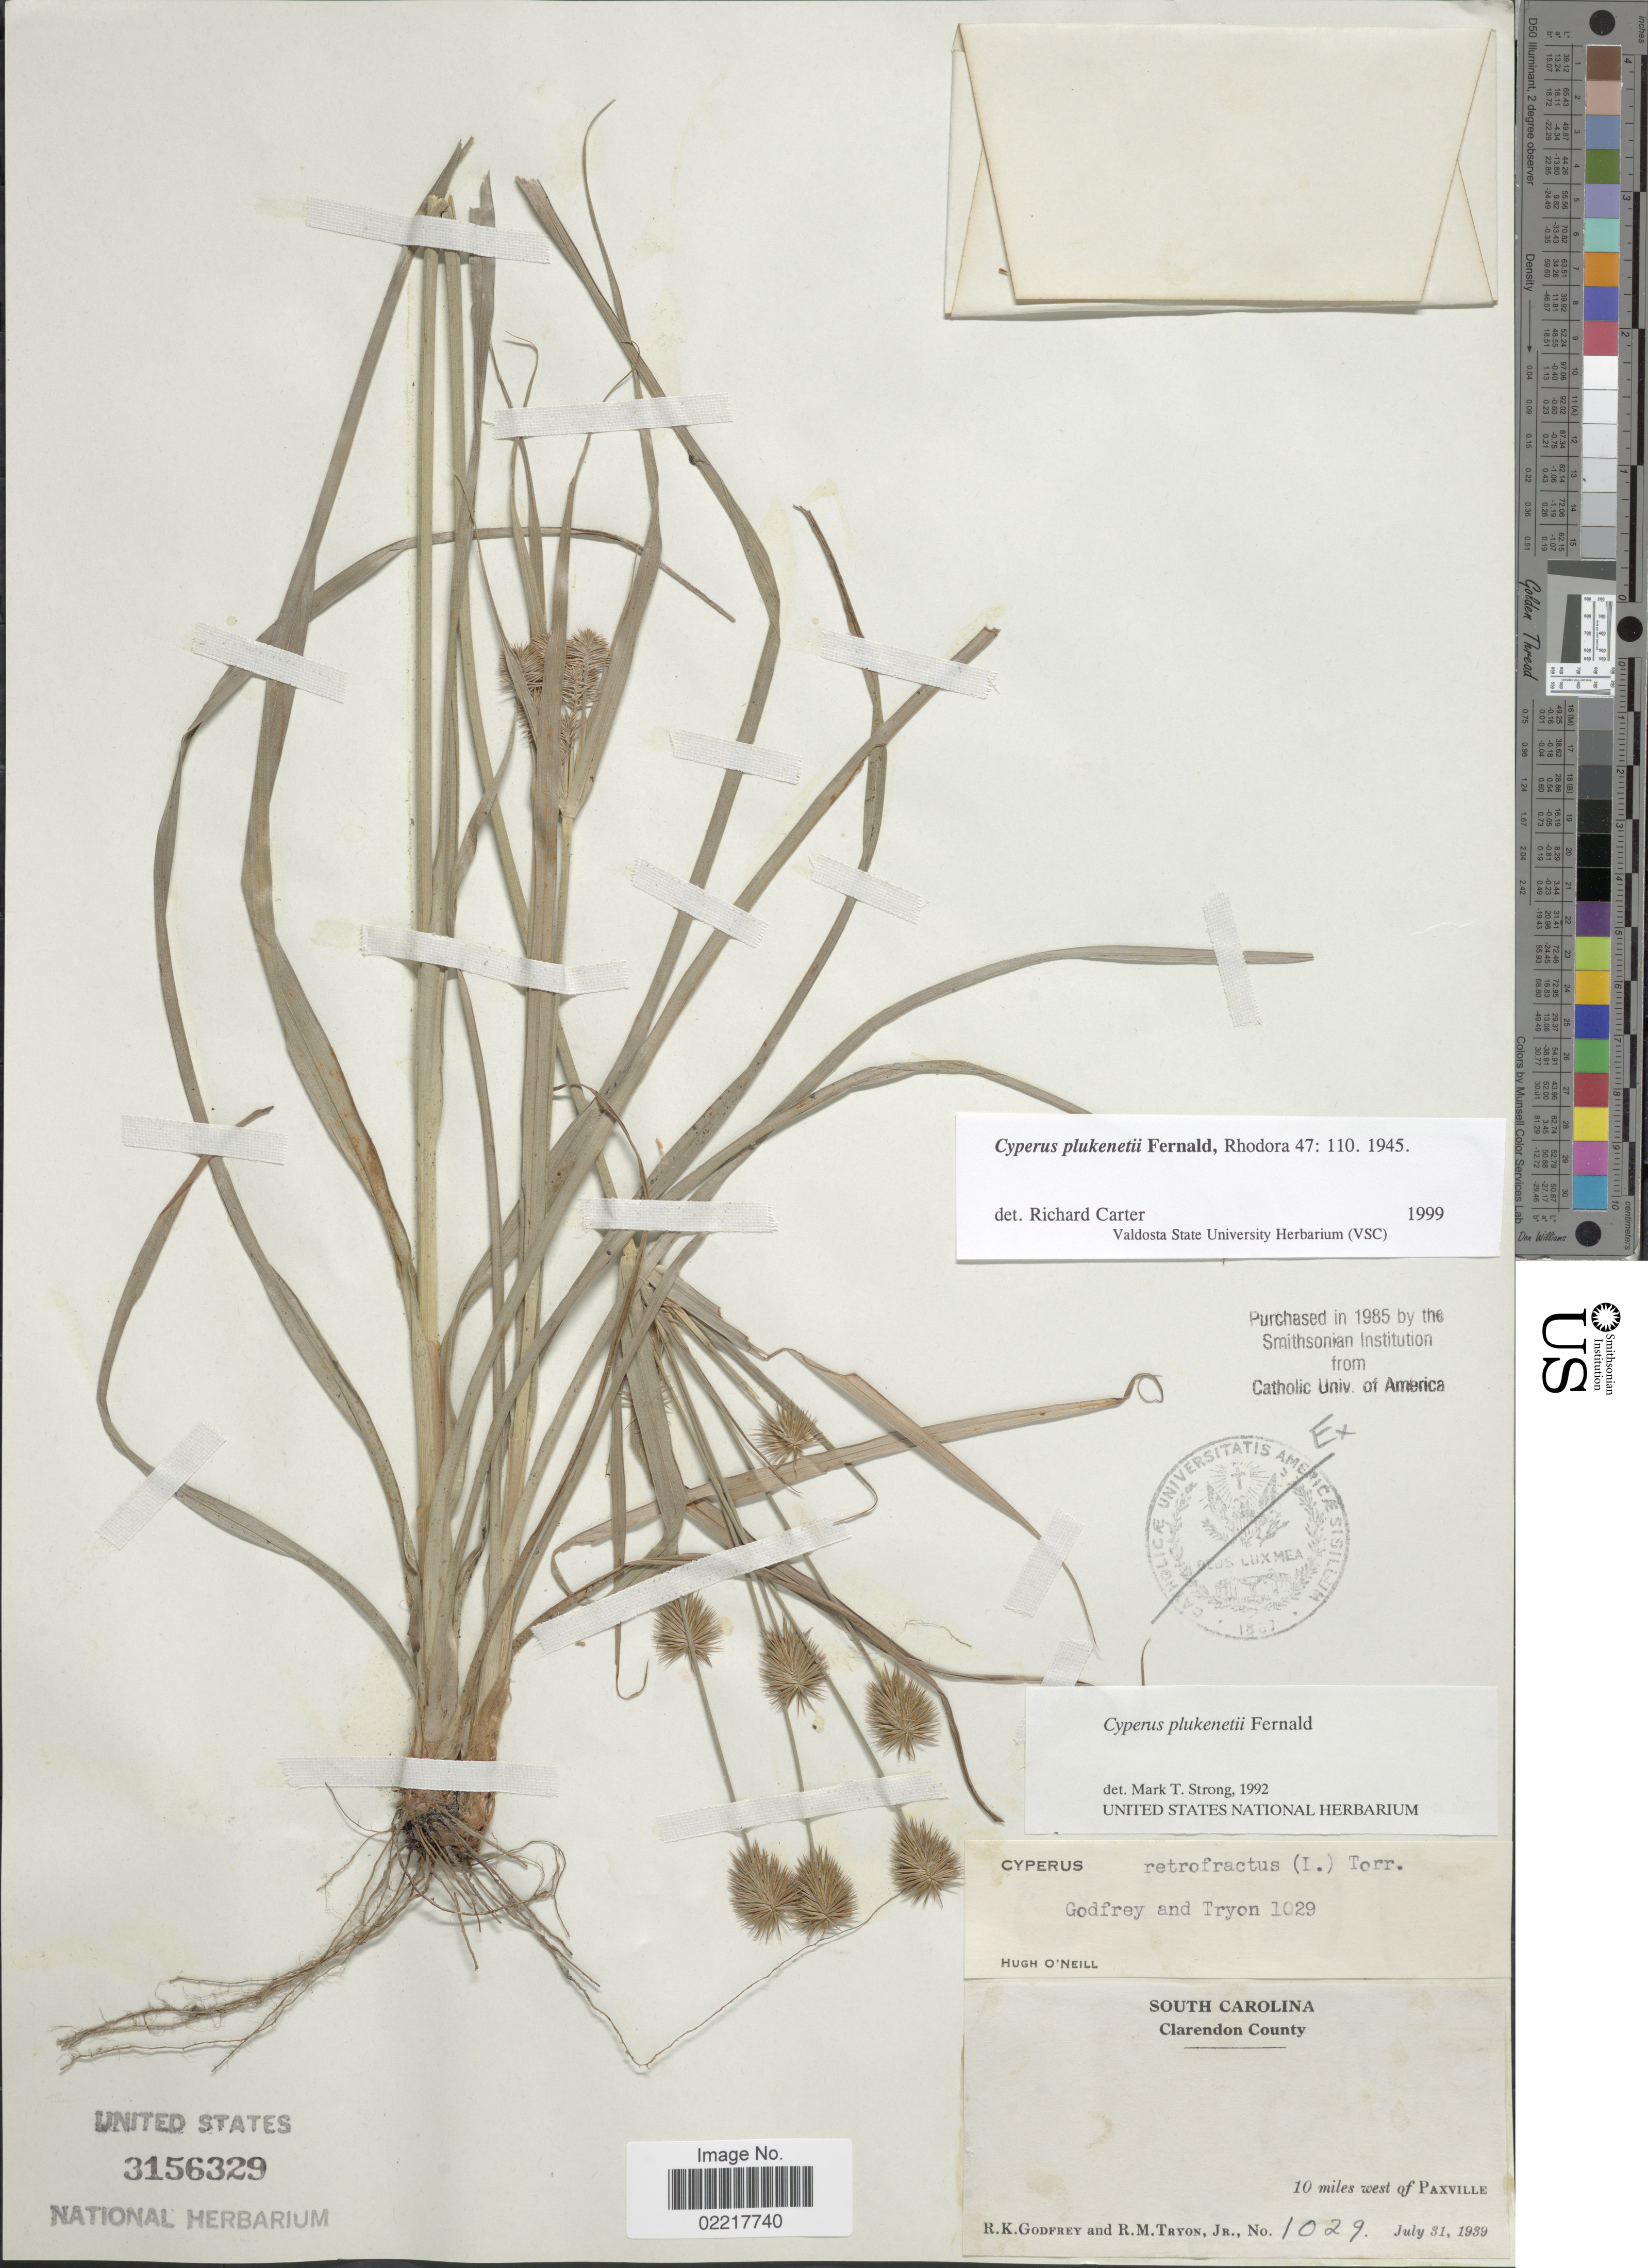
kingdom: Plantae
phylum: Tracheophyta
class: Liliopsida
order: Poales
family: Cyperaceae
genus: Cyperus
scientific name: Cyperus plukenetii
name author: Fernald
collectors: R. K. Godfrey & R. M. Tryon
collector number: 1029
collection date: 1939-07-31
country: United States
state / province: South Carolina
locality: Clarendon County, 10 miles west of Paxville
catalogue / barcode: US 3156329